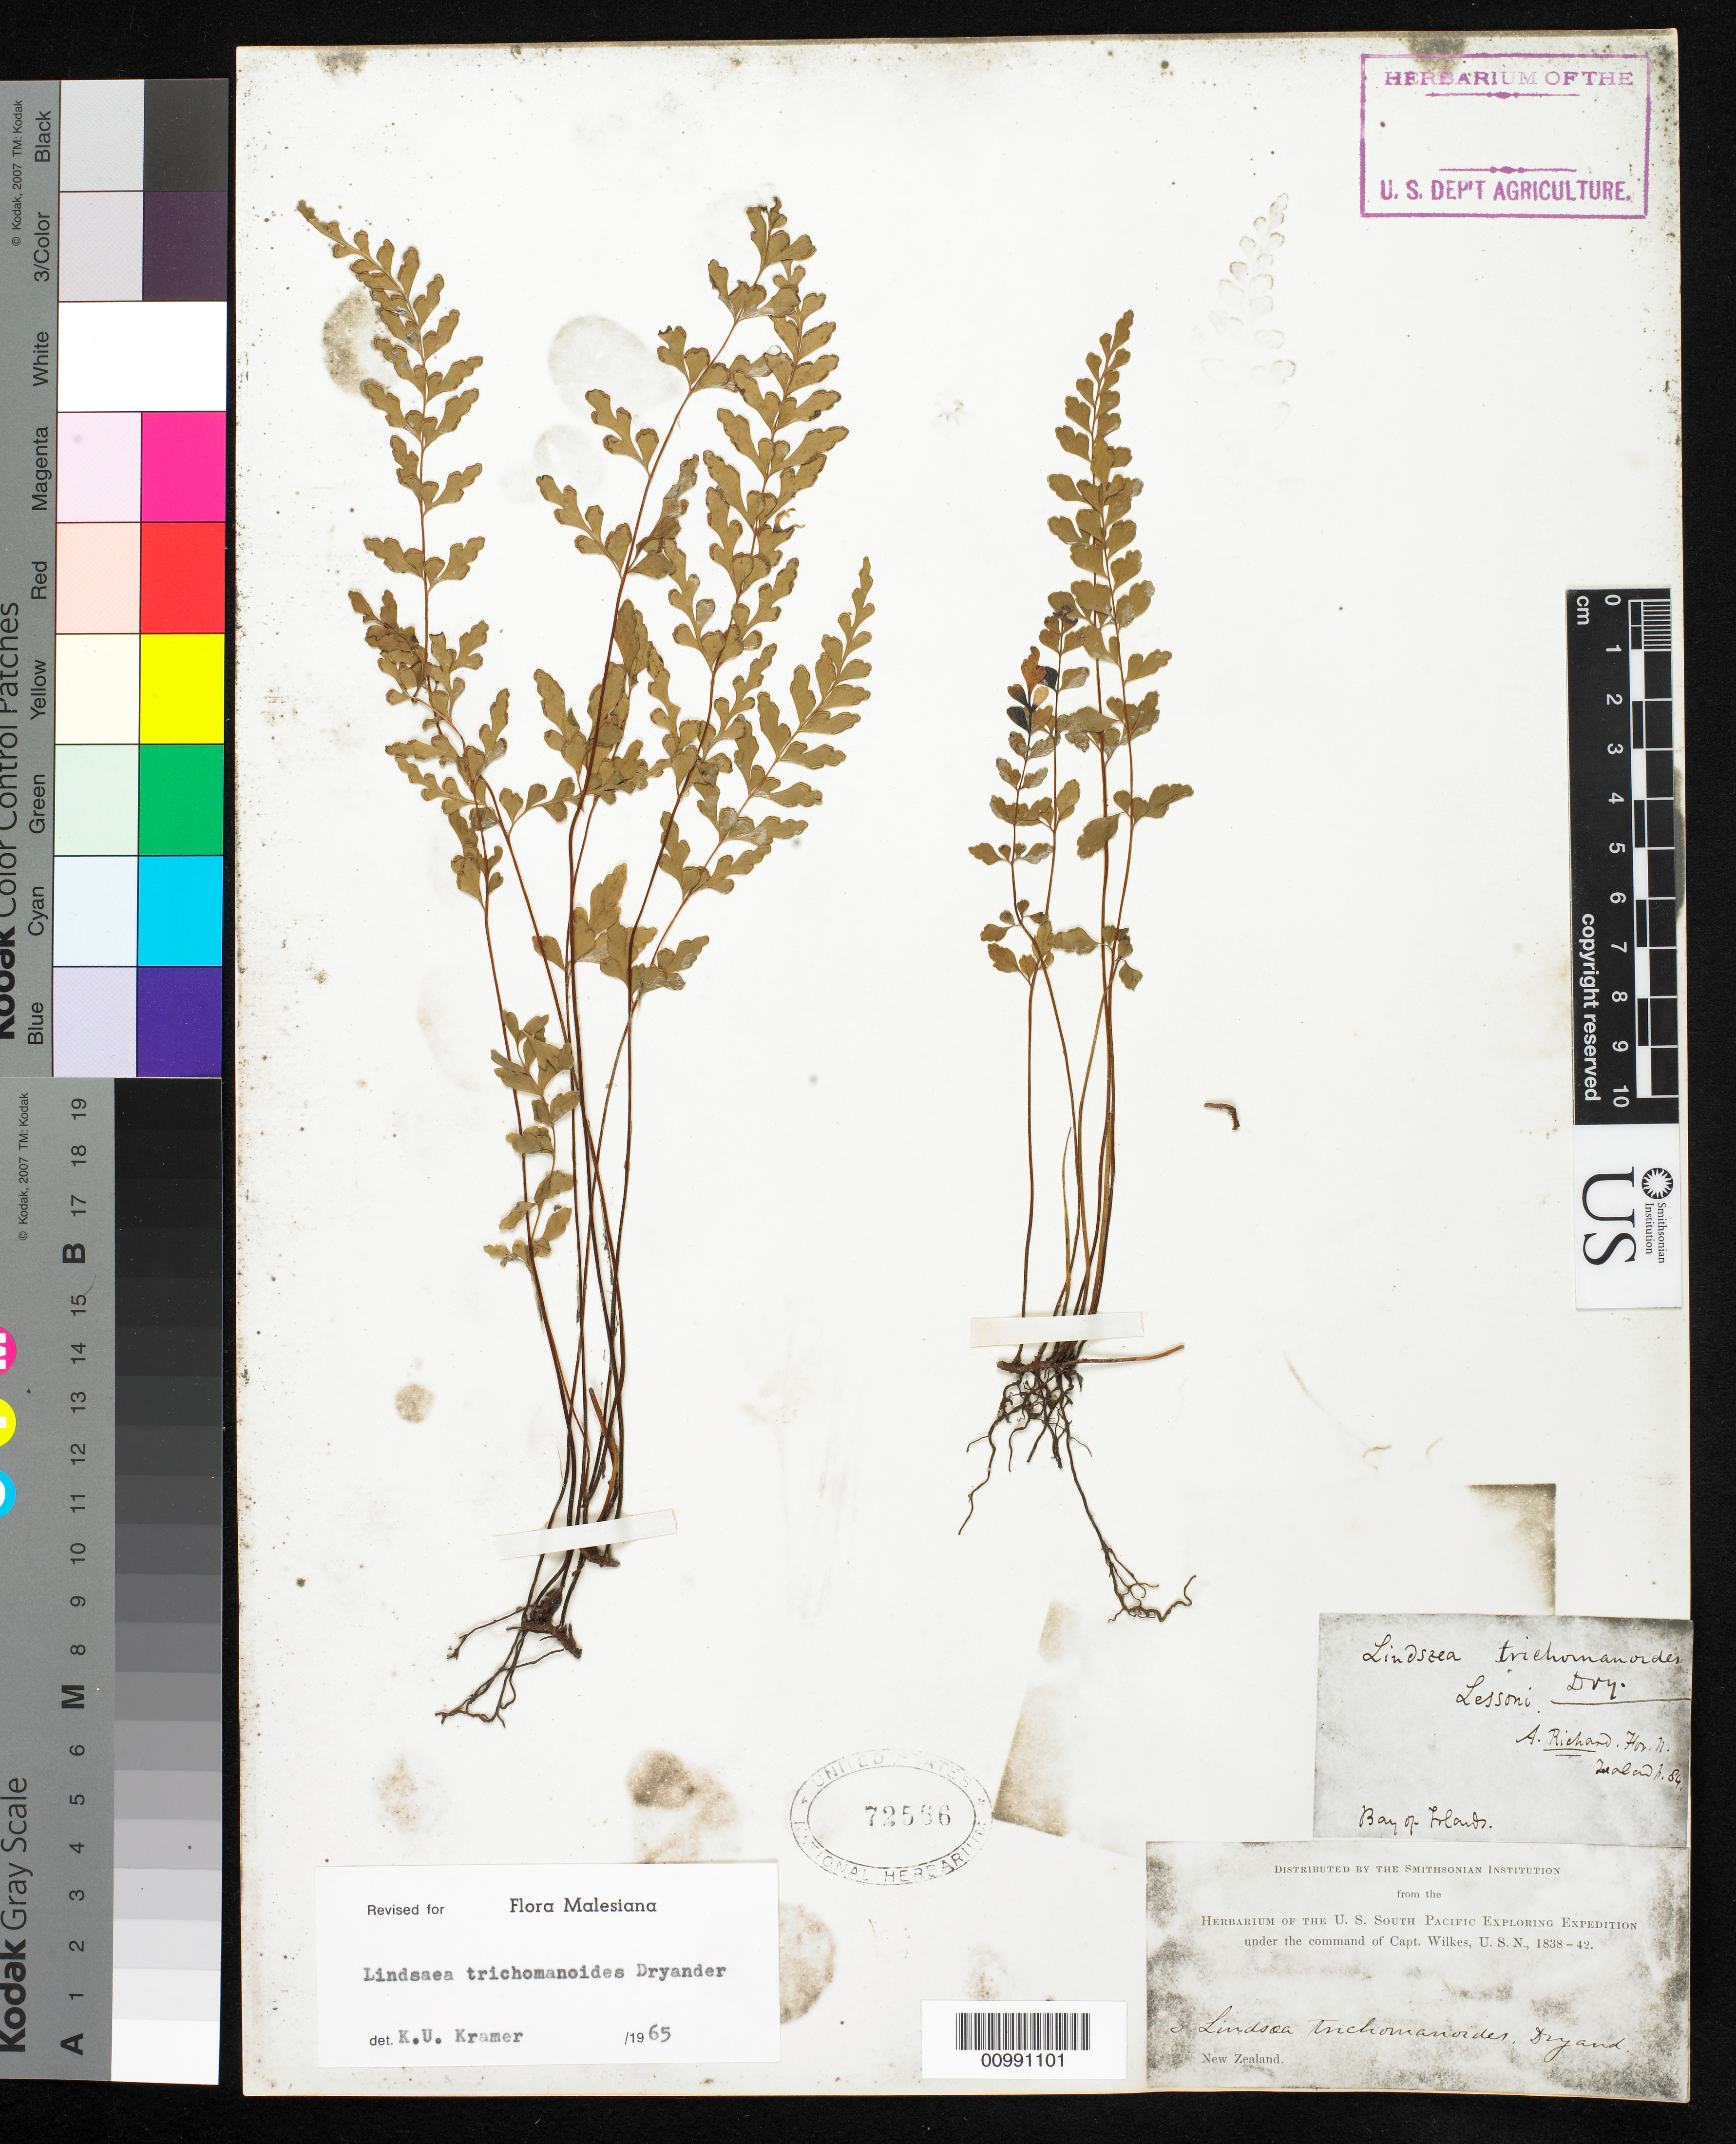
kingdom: Plantae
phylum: Tracheophyta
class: Polypodiopsida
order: Polypodiales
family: Lindsaeaceae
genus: Lindsaea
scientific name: Lindsaea trichomanoides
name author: Dryand.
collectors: Wilkes Explor. Exped.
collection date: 1838/1842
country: New Zealand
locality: Bay of Islands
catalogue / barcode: US 72566